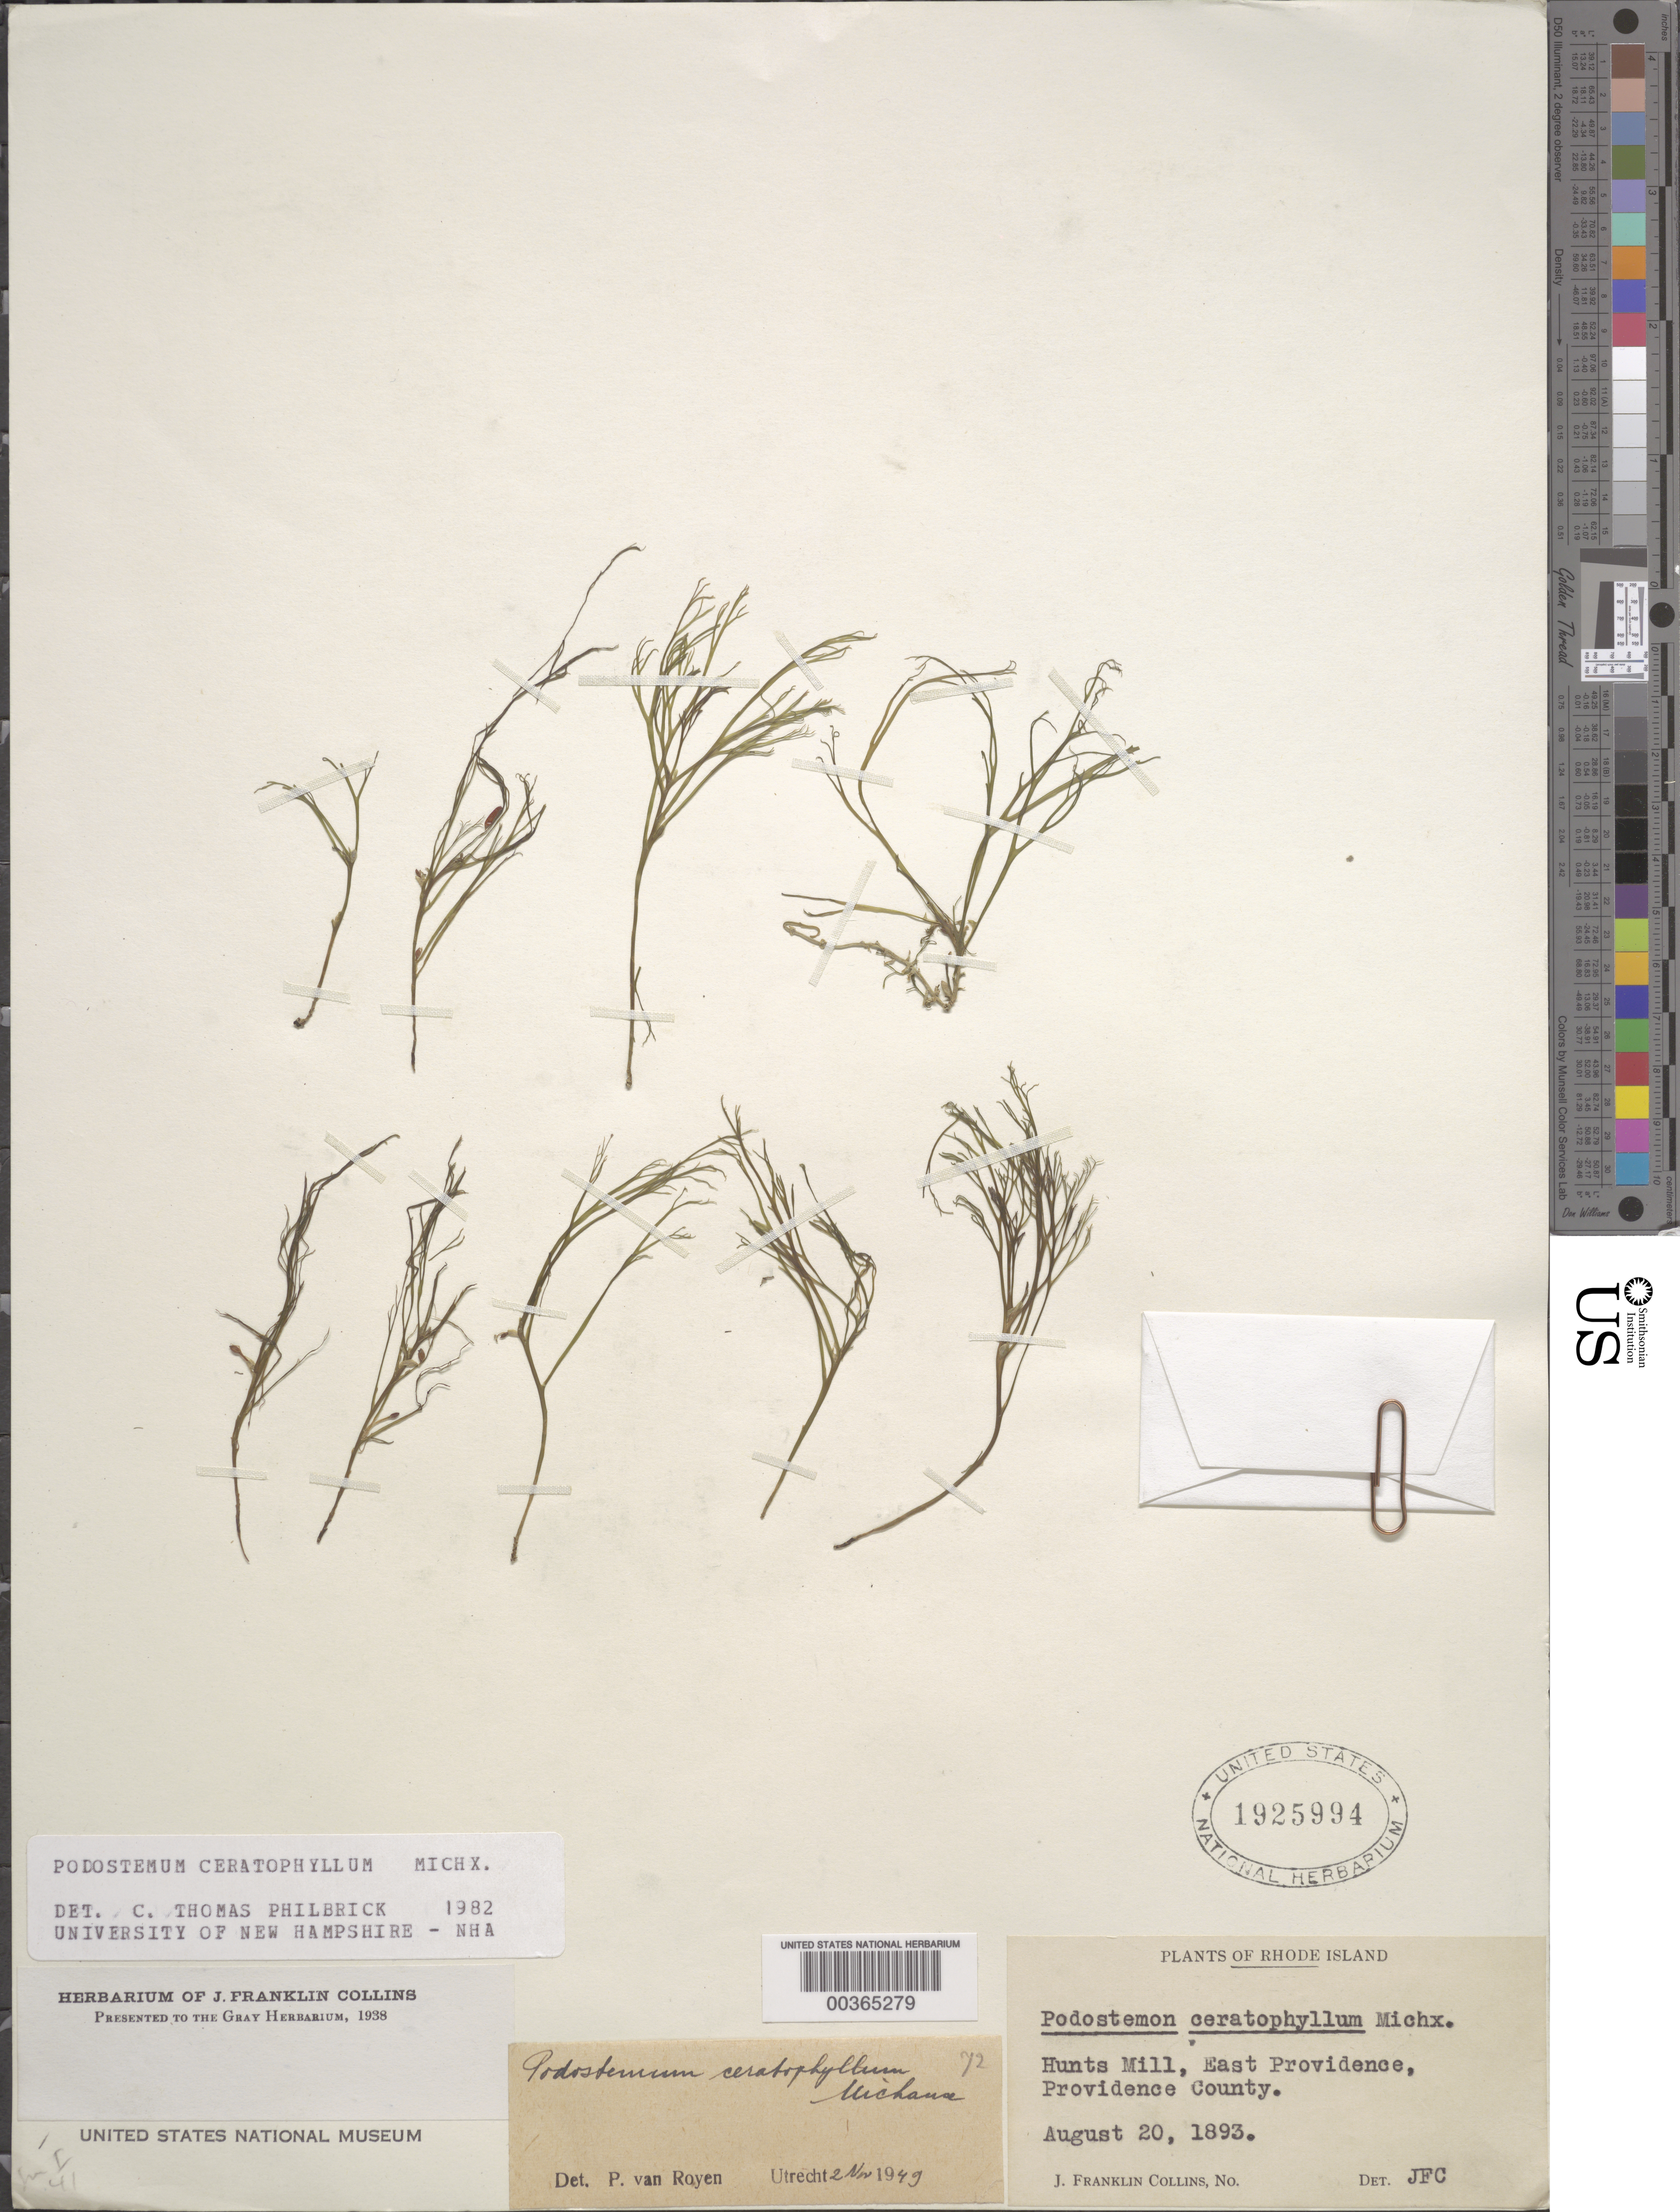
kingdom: Plantae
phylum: Tracheophyta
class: Magnoliopsida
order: Malpighiales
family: Podostemaceae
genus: Podostemum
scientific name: Podostemum ceratophylllum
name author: Michx.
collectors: J. Collins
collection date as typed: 20 Aug 1893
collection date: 1893-08-20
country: United States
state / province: Rhode Island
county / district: Providence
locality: East providence, hunt's mill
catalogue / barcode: US 1925994